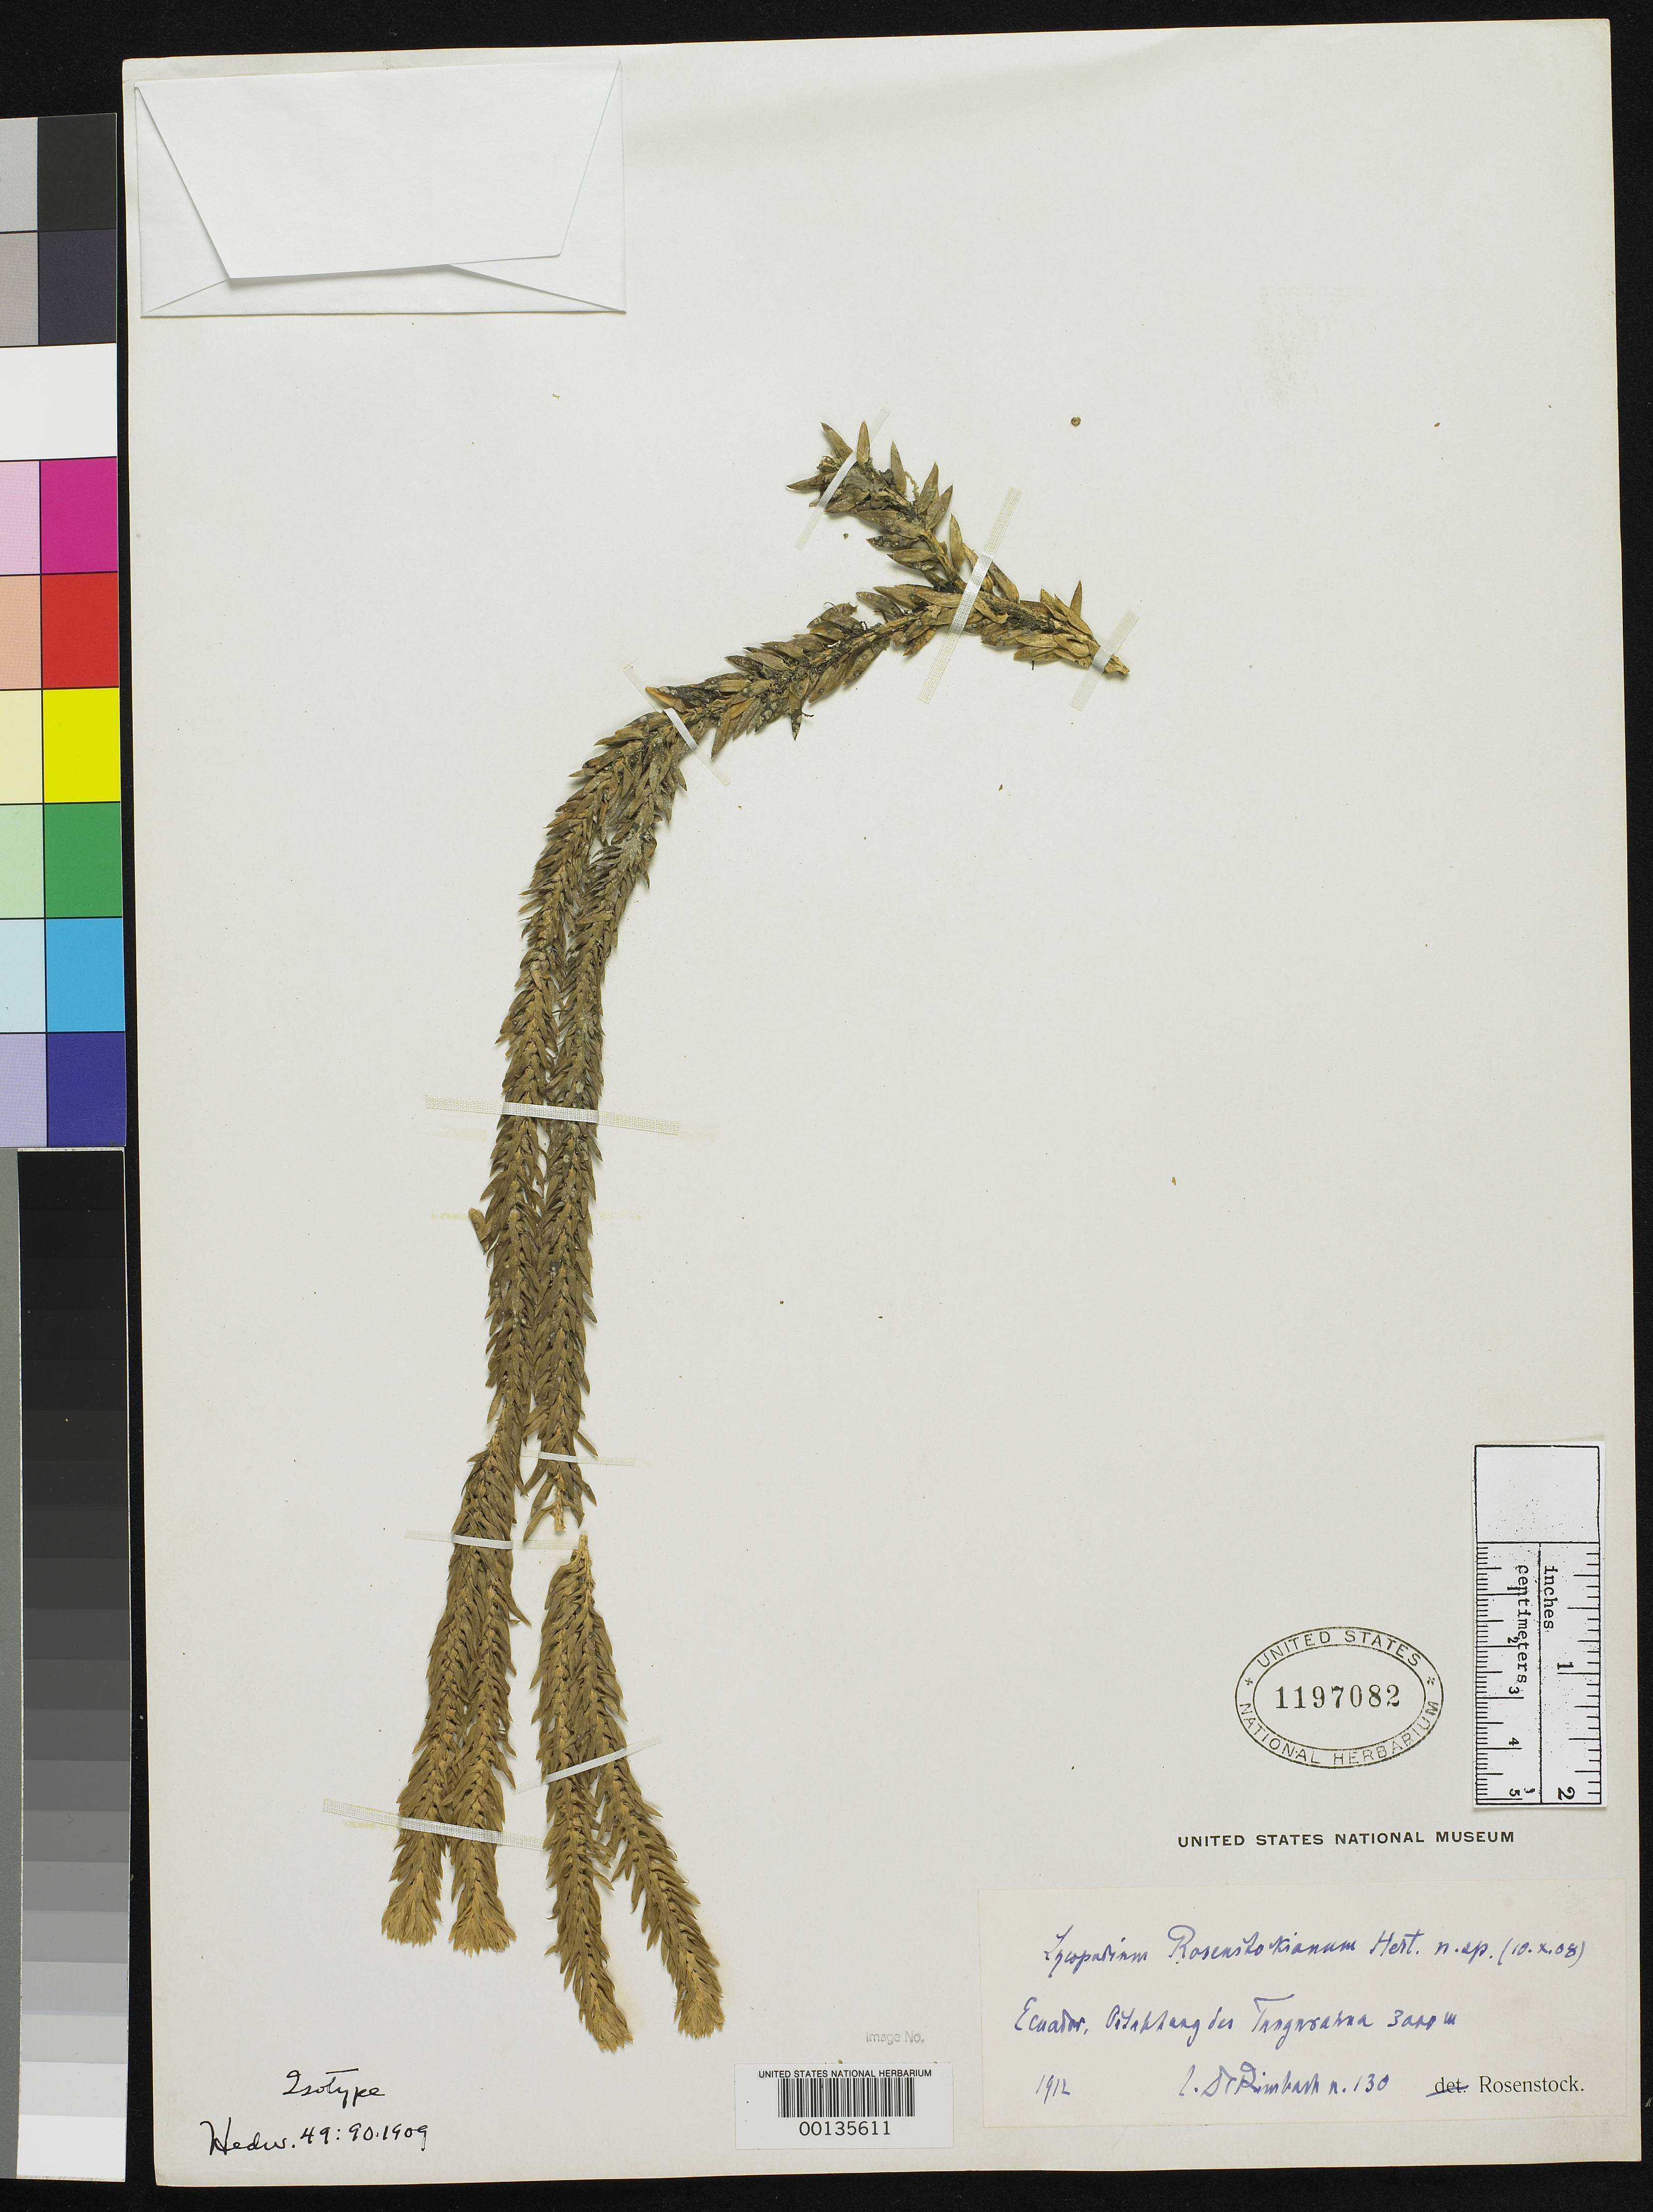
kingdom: Plantae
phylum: Tracheophyta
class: Lycopodiopsida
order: Lycopodiales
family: Lycopodiaceae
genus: Lycopodium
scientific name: Lycopodium rosenstockianum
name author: Herter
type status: Type Collection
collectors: A. Rimbach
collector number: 130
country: Ecuador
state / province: Tungurahua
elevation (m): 3000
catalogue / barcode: US 1197082